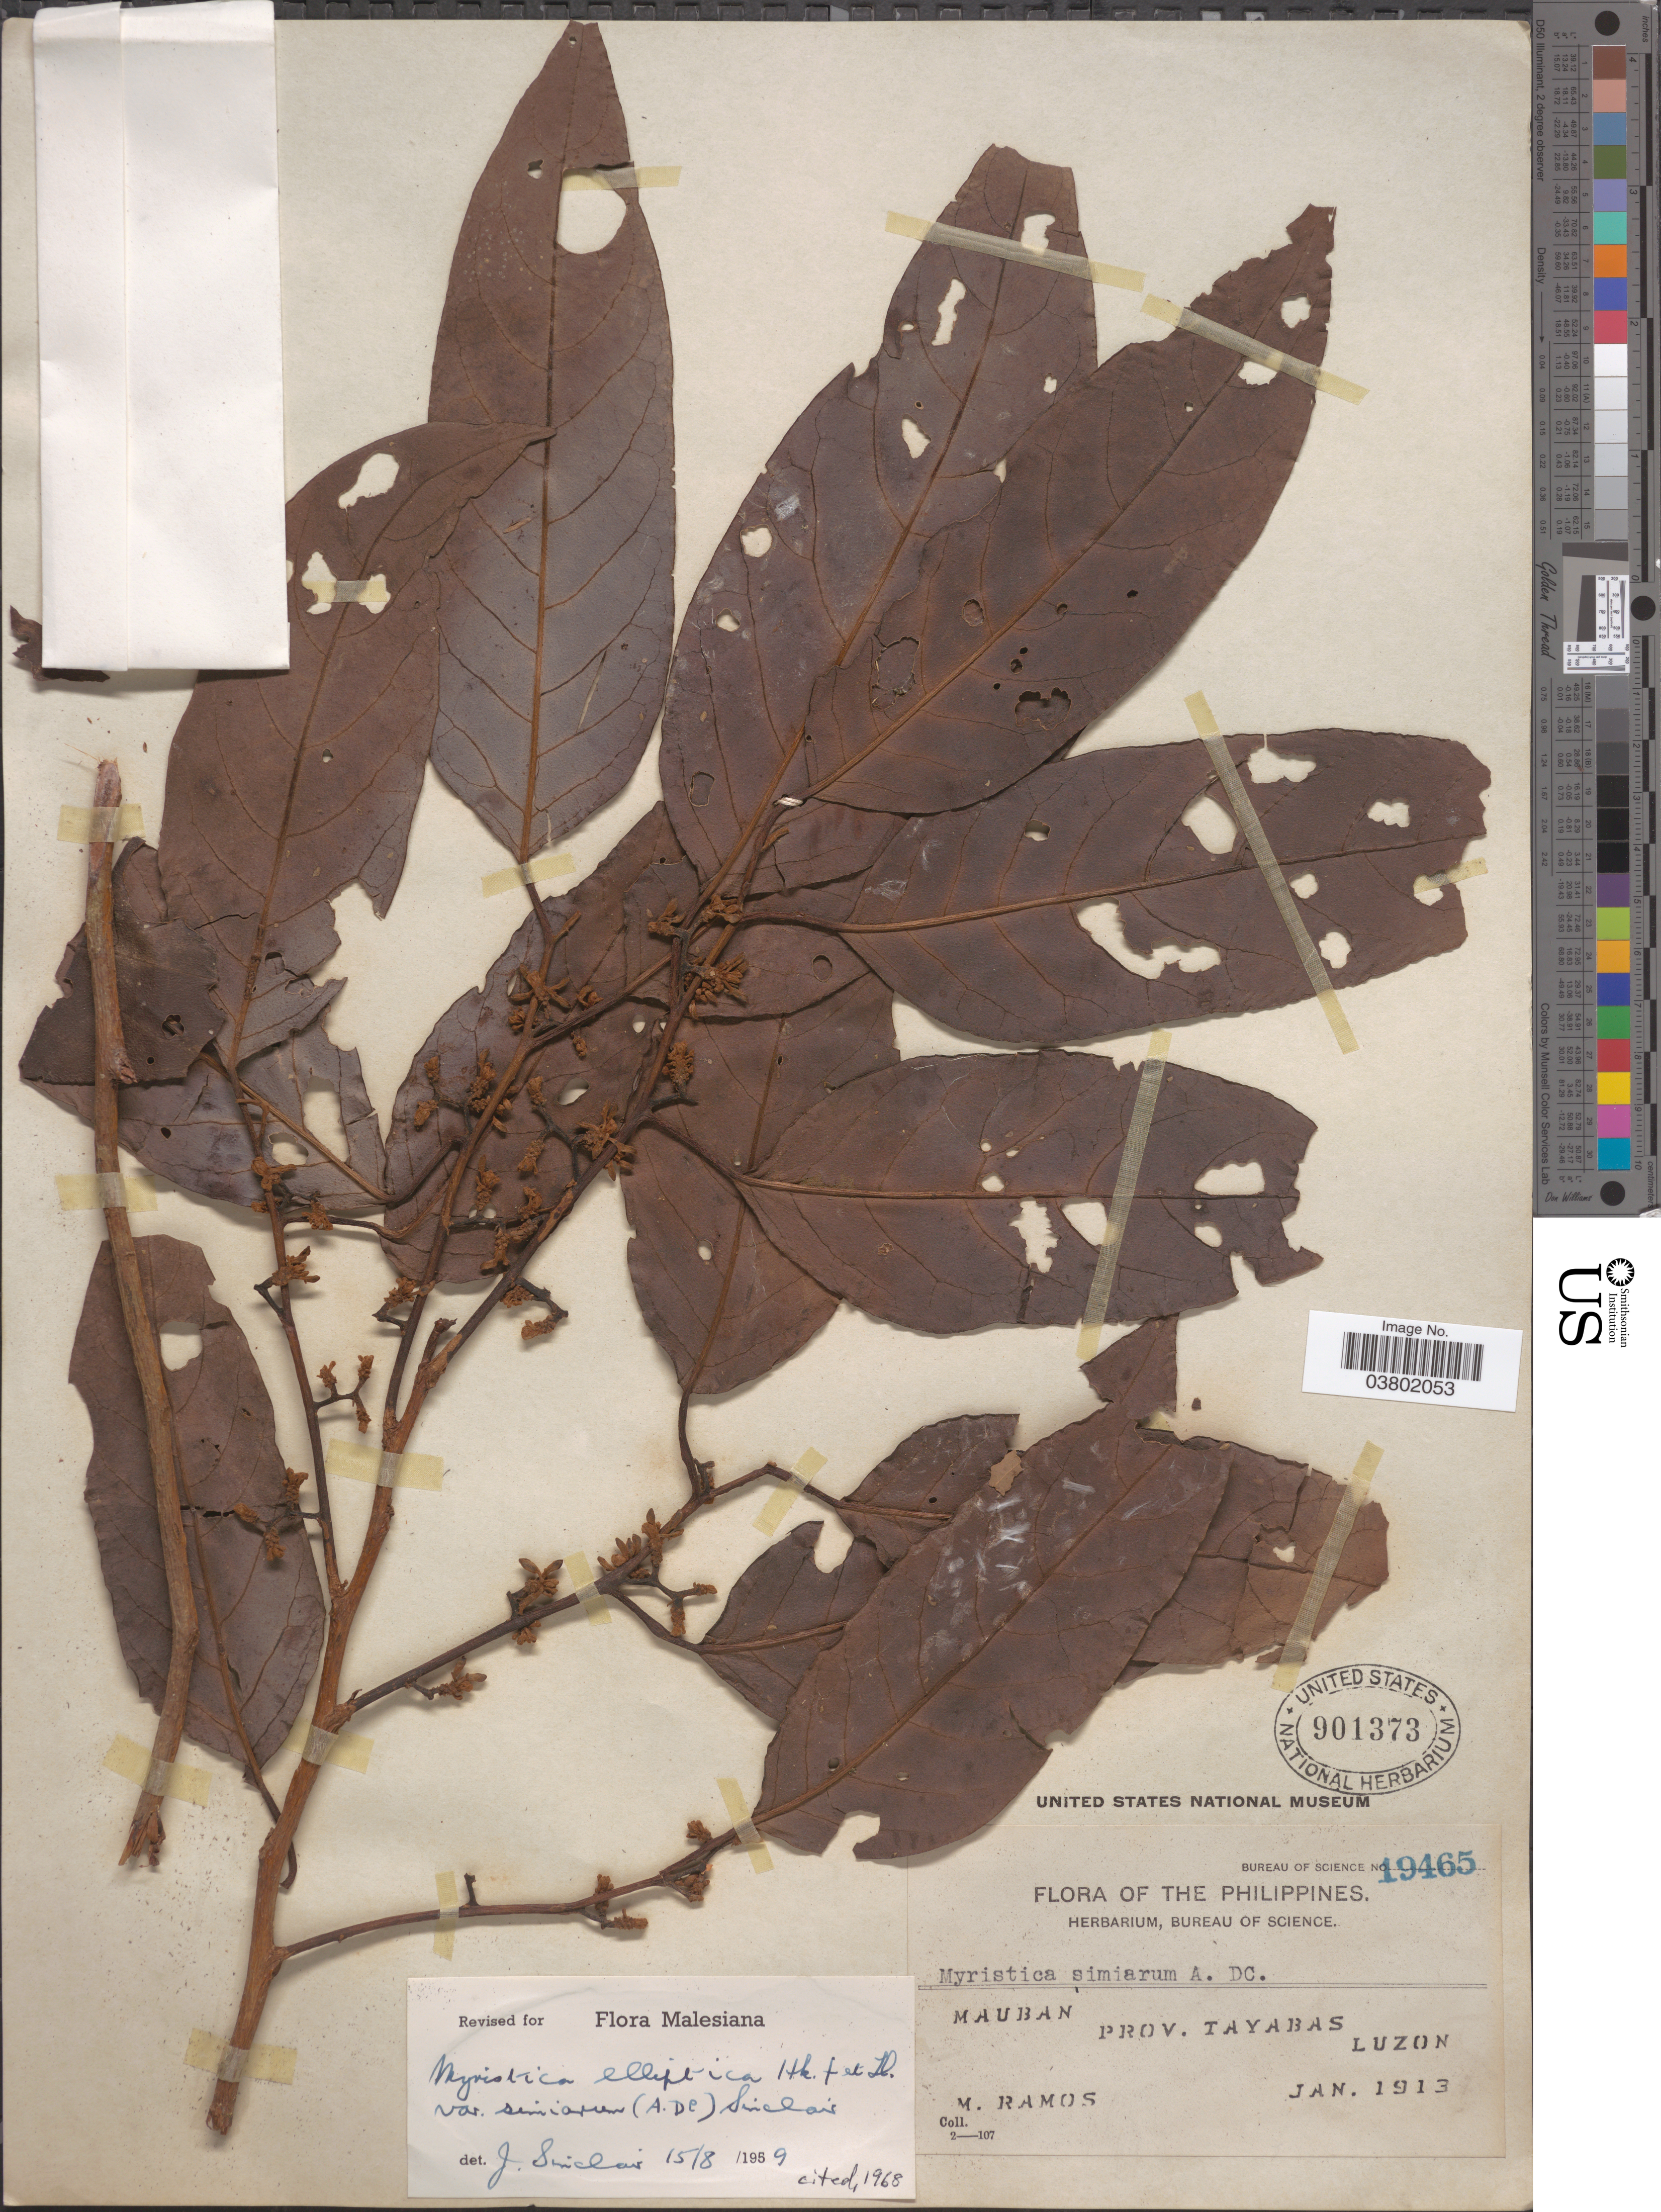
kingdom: Plantae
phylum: Tracheophyta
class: Magnoliopsida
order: Magnoliales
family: Myristicaceae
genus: Myristica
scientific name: Myristica elliptica var. simiarum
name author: (A. DC.) J. Sinclair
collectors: M. Ramos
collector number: Bureau of Science 19465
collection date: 1913-01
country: Philippines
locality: Mauban, Prov. Tayabas, Luzon.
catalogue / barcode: US 901373